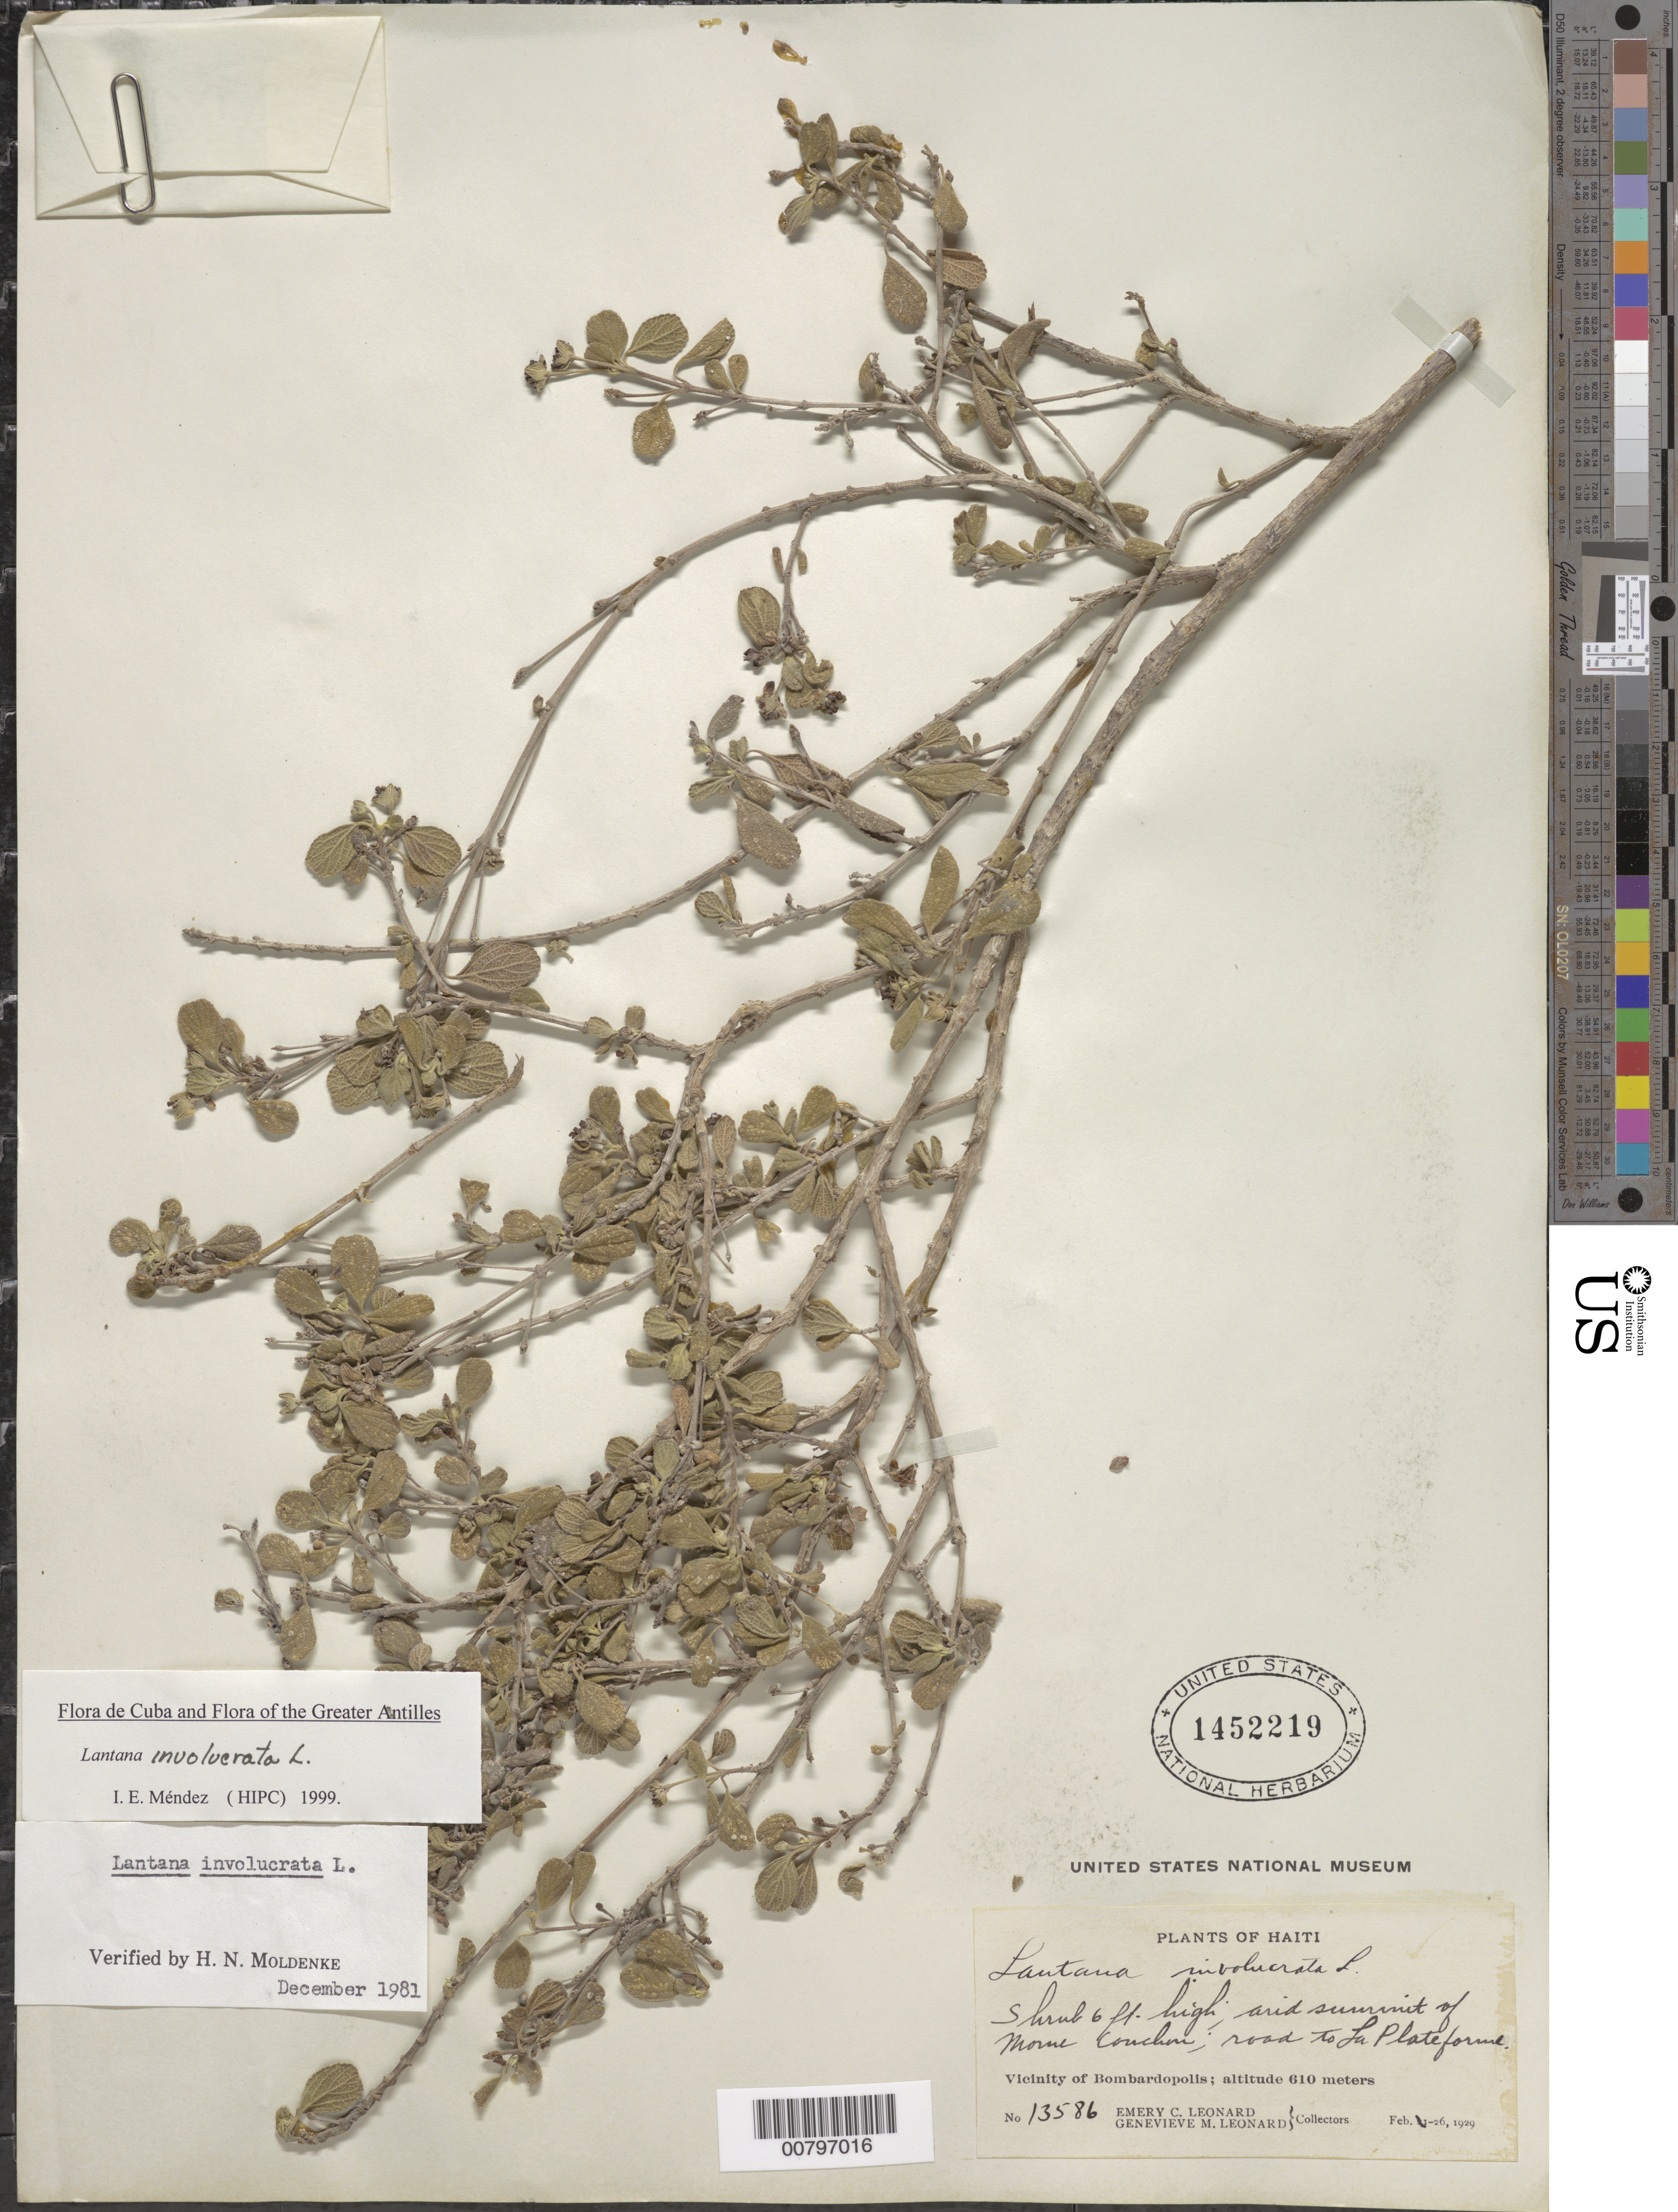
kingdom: Plantae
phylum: Tracheophyta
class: Magnoliopsida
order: Lamiales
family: Verbenaceae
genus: Lantana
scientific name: Lantana involucrata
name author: L.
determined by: Méndez, Isidro E., (HIPC)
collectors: E. C. Leonard & G. M. Leonard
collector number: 13586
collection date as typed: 26 Feb 1929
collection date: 1929-02-26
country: Haiti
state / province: Nord-Ouest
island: Hispaniola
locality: Vicinity of Bombardopolis, Morne Couchon, road to La Plateforme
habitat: Arid summit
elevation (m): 610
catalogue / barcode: US 1452219